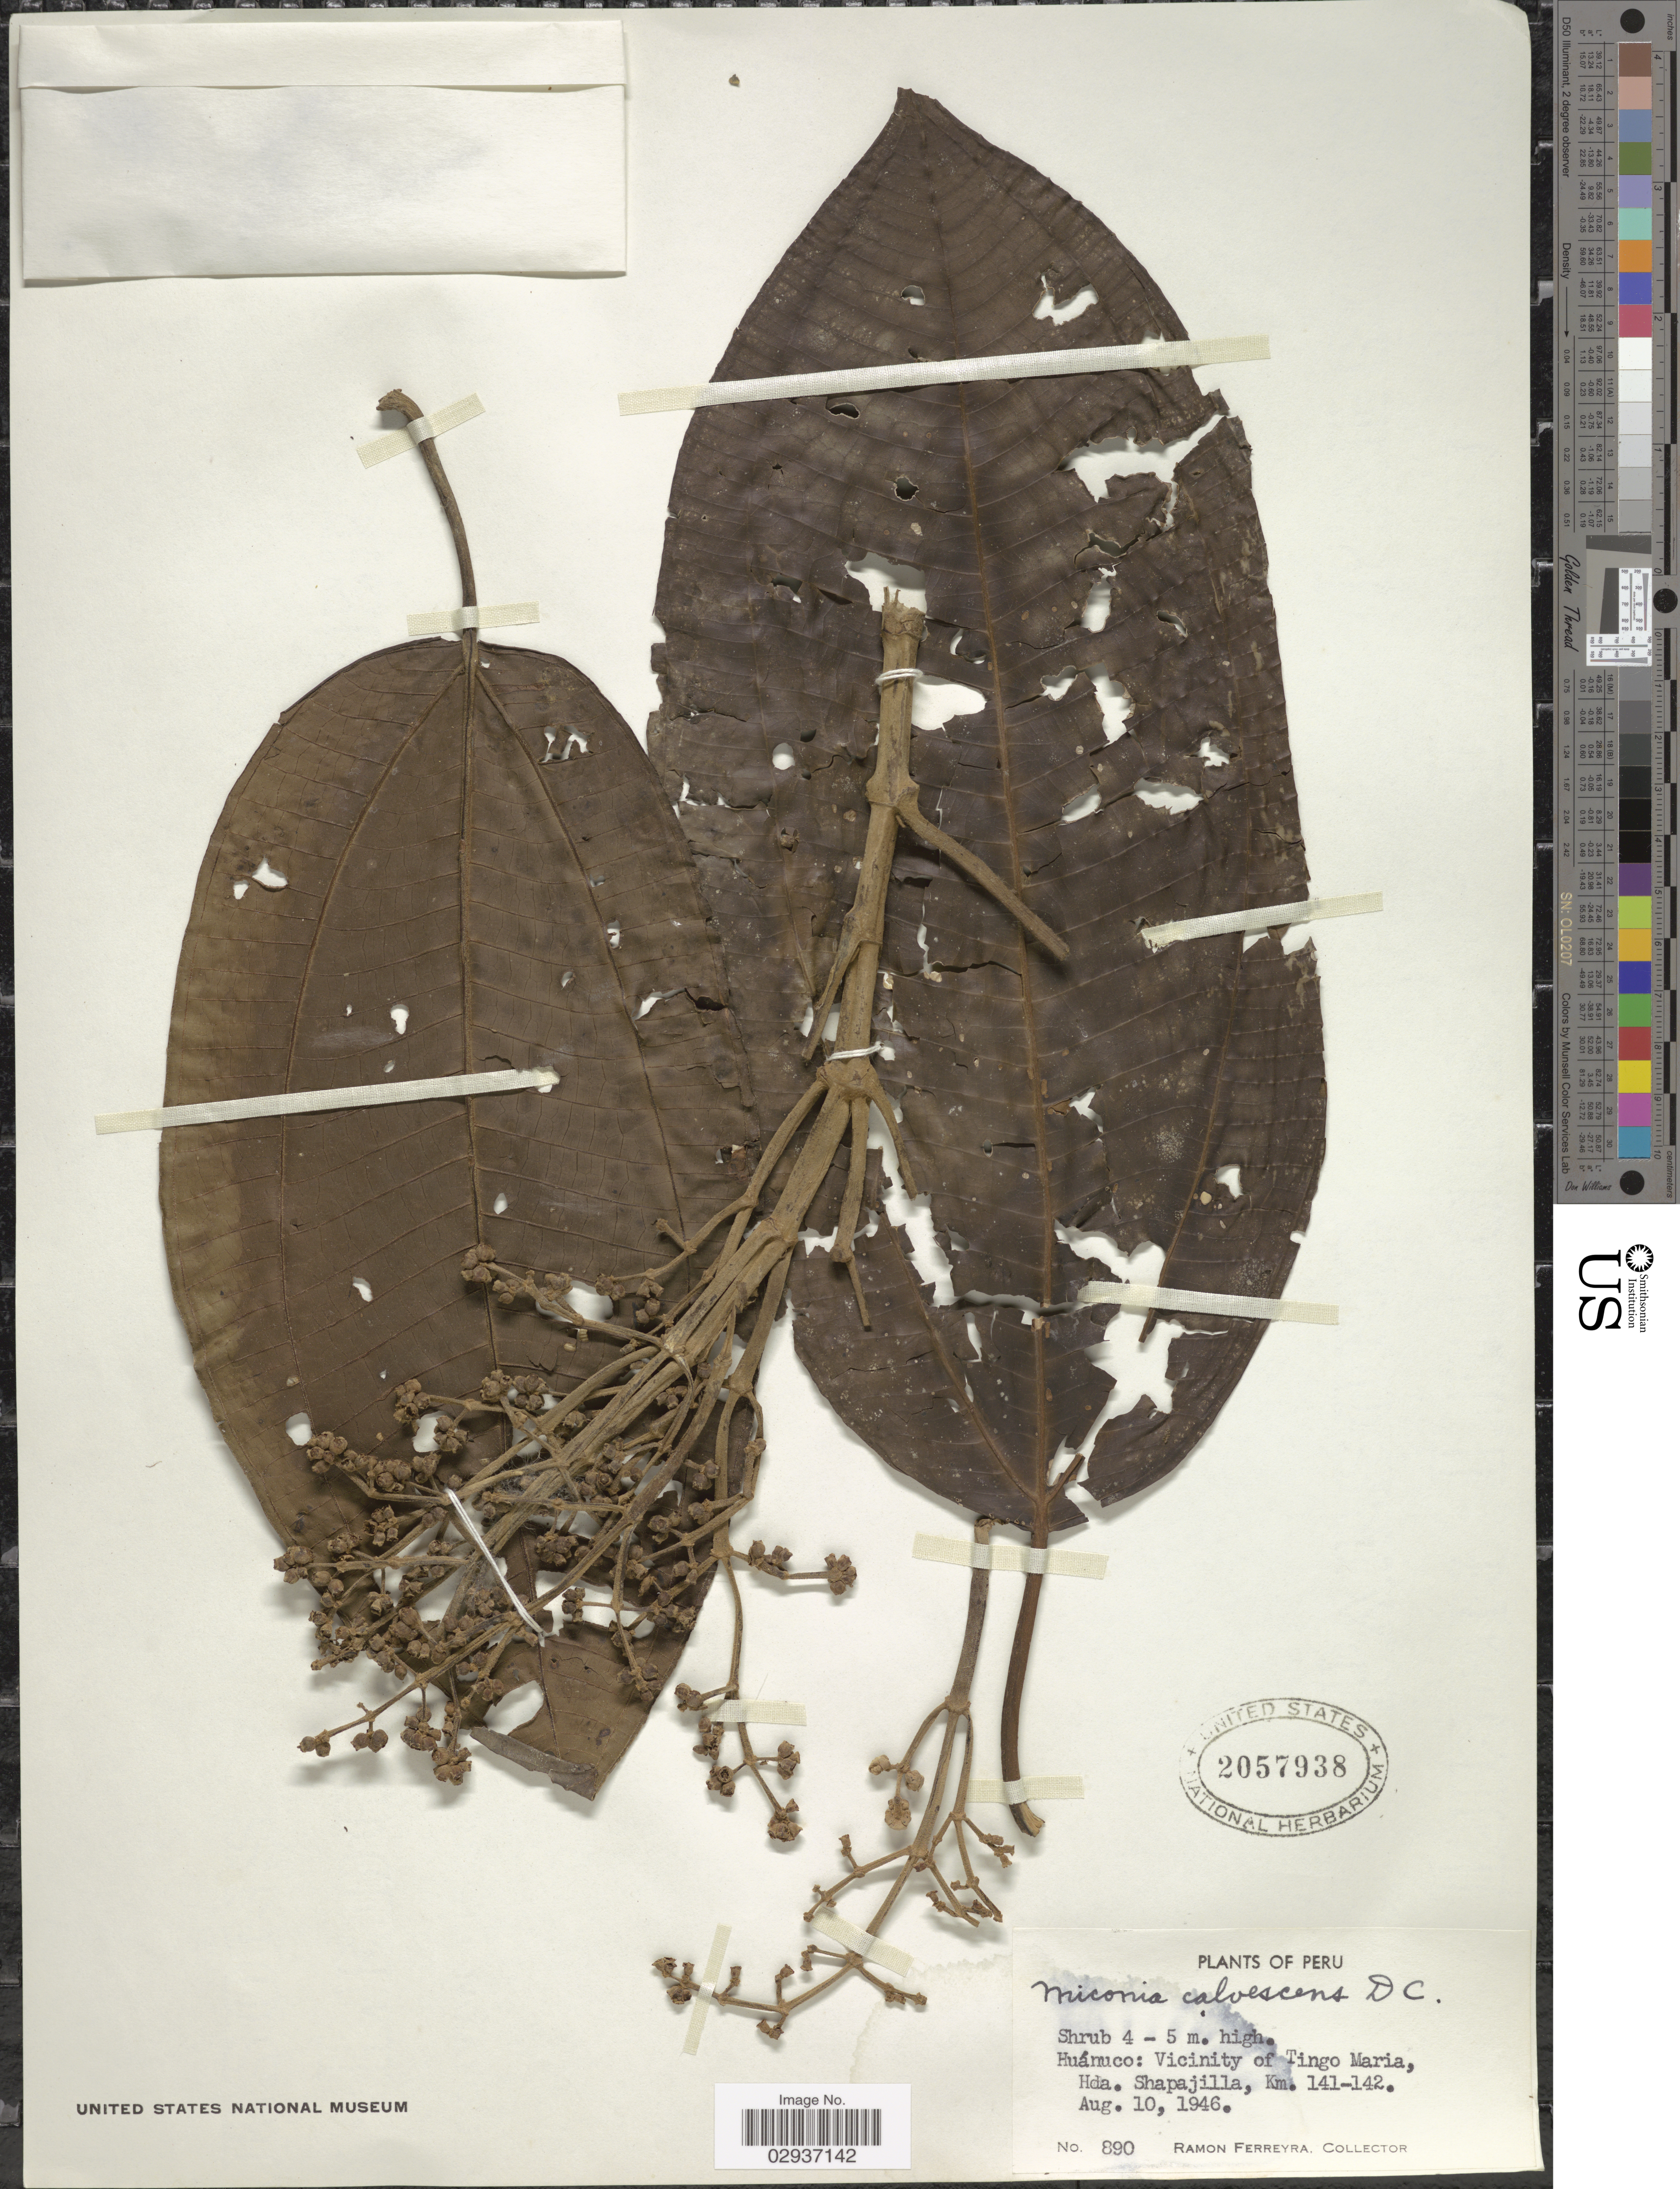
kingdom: Plantae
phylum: Tracheophyta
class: Magnoliopsida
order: Myrtales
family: Melastomataceae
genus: Miconia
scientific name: Miconia calvescens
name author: DC.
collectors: R. A. Ferreyra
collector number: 890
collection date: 1946-08-10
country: Peru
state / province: Huánuco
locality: Huánuco: Vicinity of Tingo Maria, Hda. Shapajilla, Km. 141-142.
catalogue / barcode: US 2057938